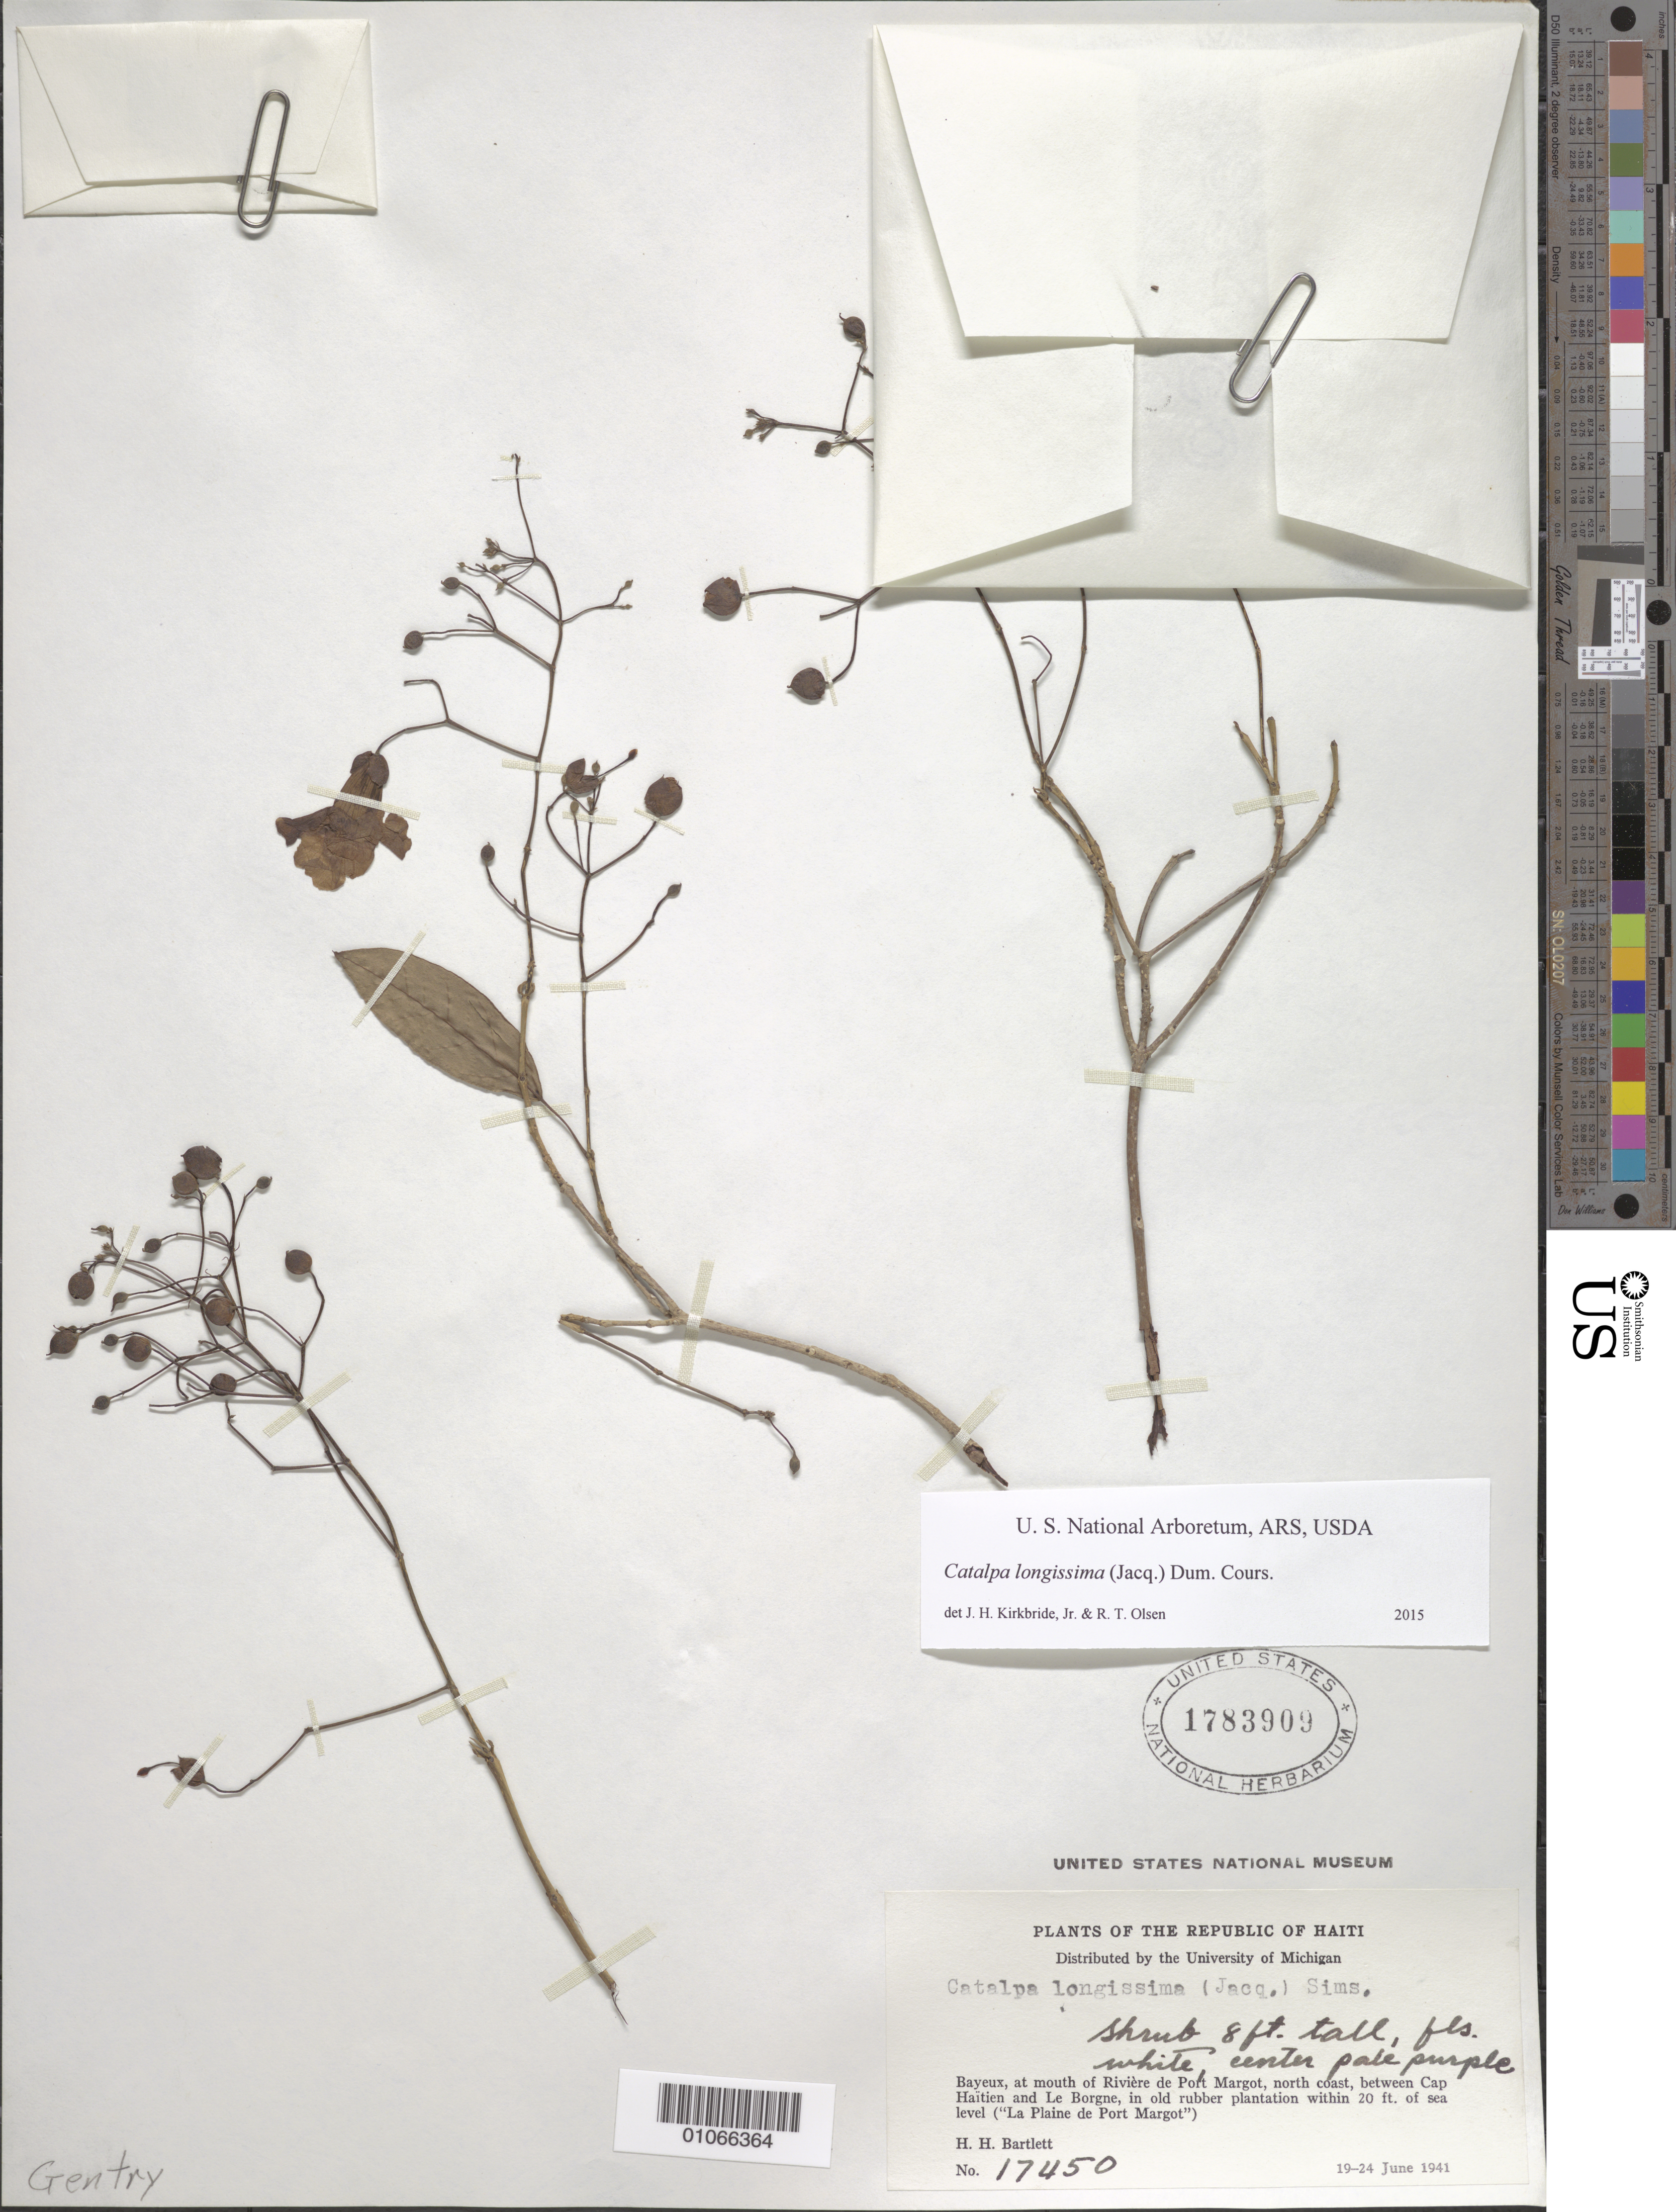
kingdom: Plantae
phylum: Tracheophyta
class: Magnoliopsida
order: Lamiales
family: Bignoniaceae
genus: Catalpa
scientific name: Catalpa longissima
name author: (Jacq.) Dum. Cours.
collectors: H. H. Bartlett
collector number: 17450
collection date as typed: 19 Jun 1941 to 24 Jun 1941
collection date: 1941-06-19/1941-06-24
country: Haiti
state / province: Nord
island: Hispaniola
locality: Bayeux, at mouth of Riviere de Port Margot, north coast, between Cap Haitien and LeBorgne, in old rubber plantation.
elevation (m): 0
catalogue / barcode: US 1783909